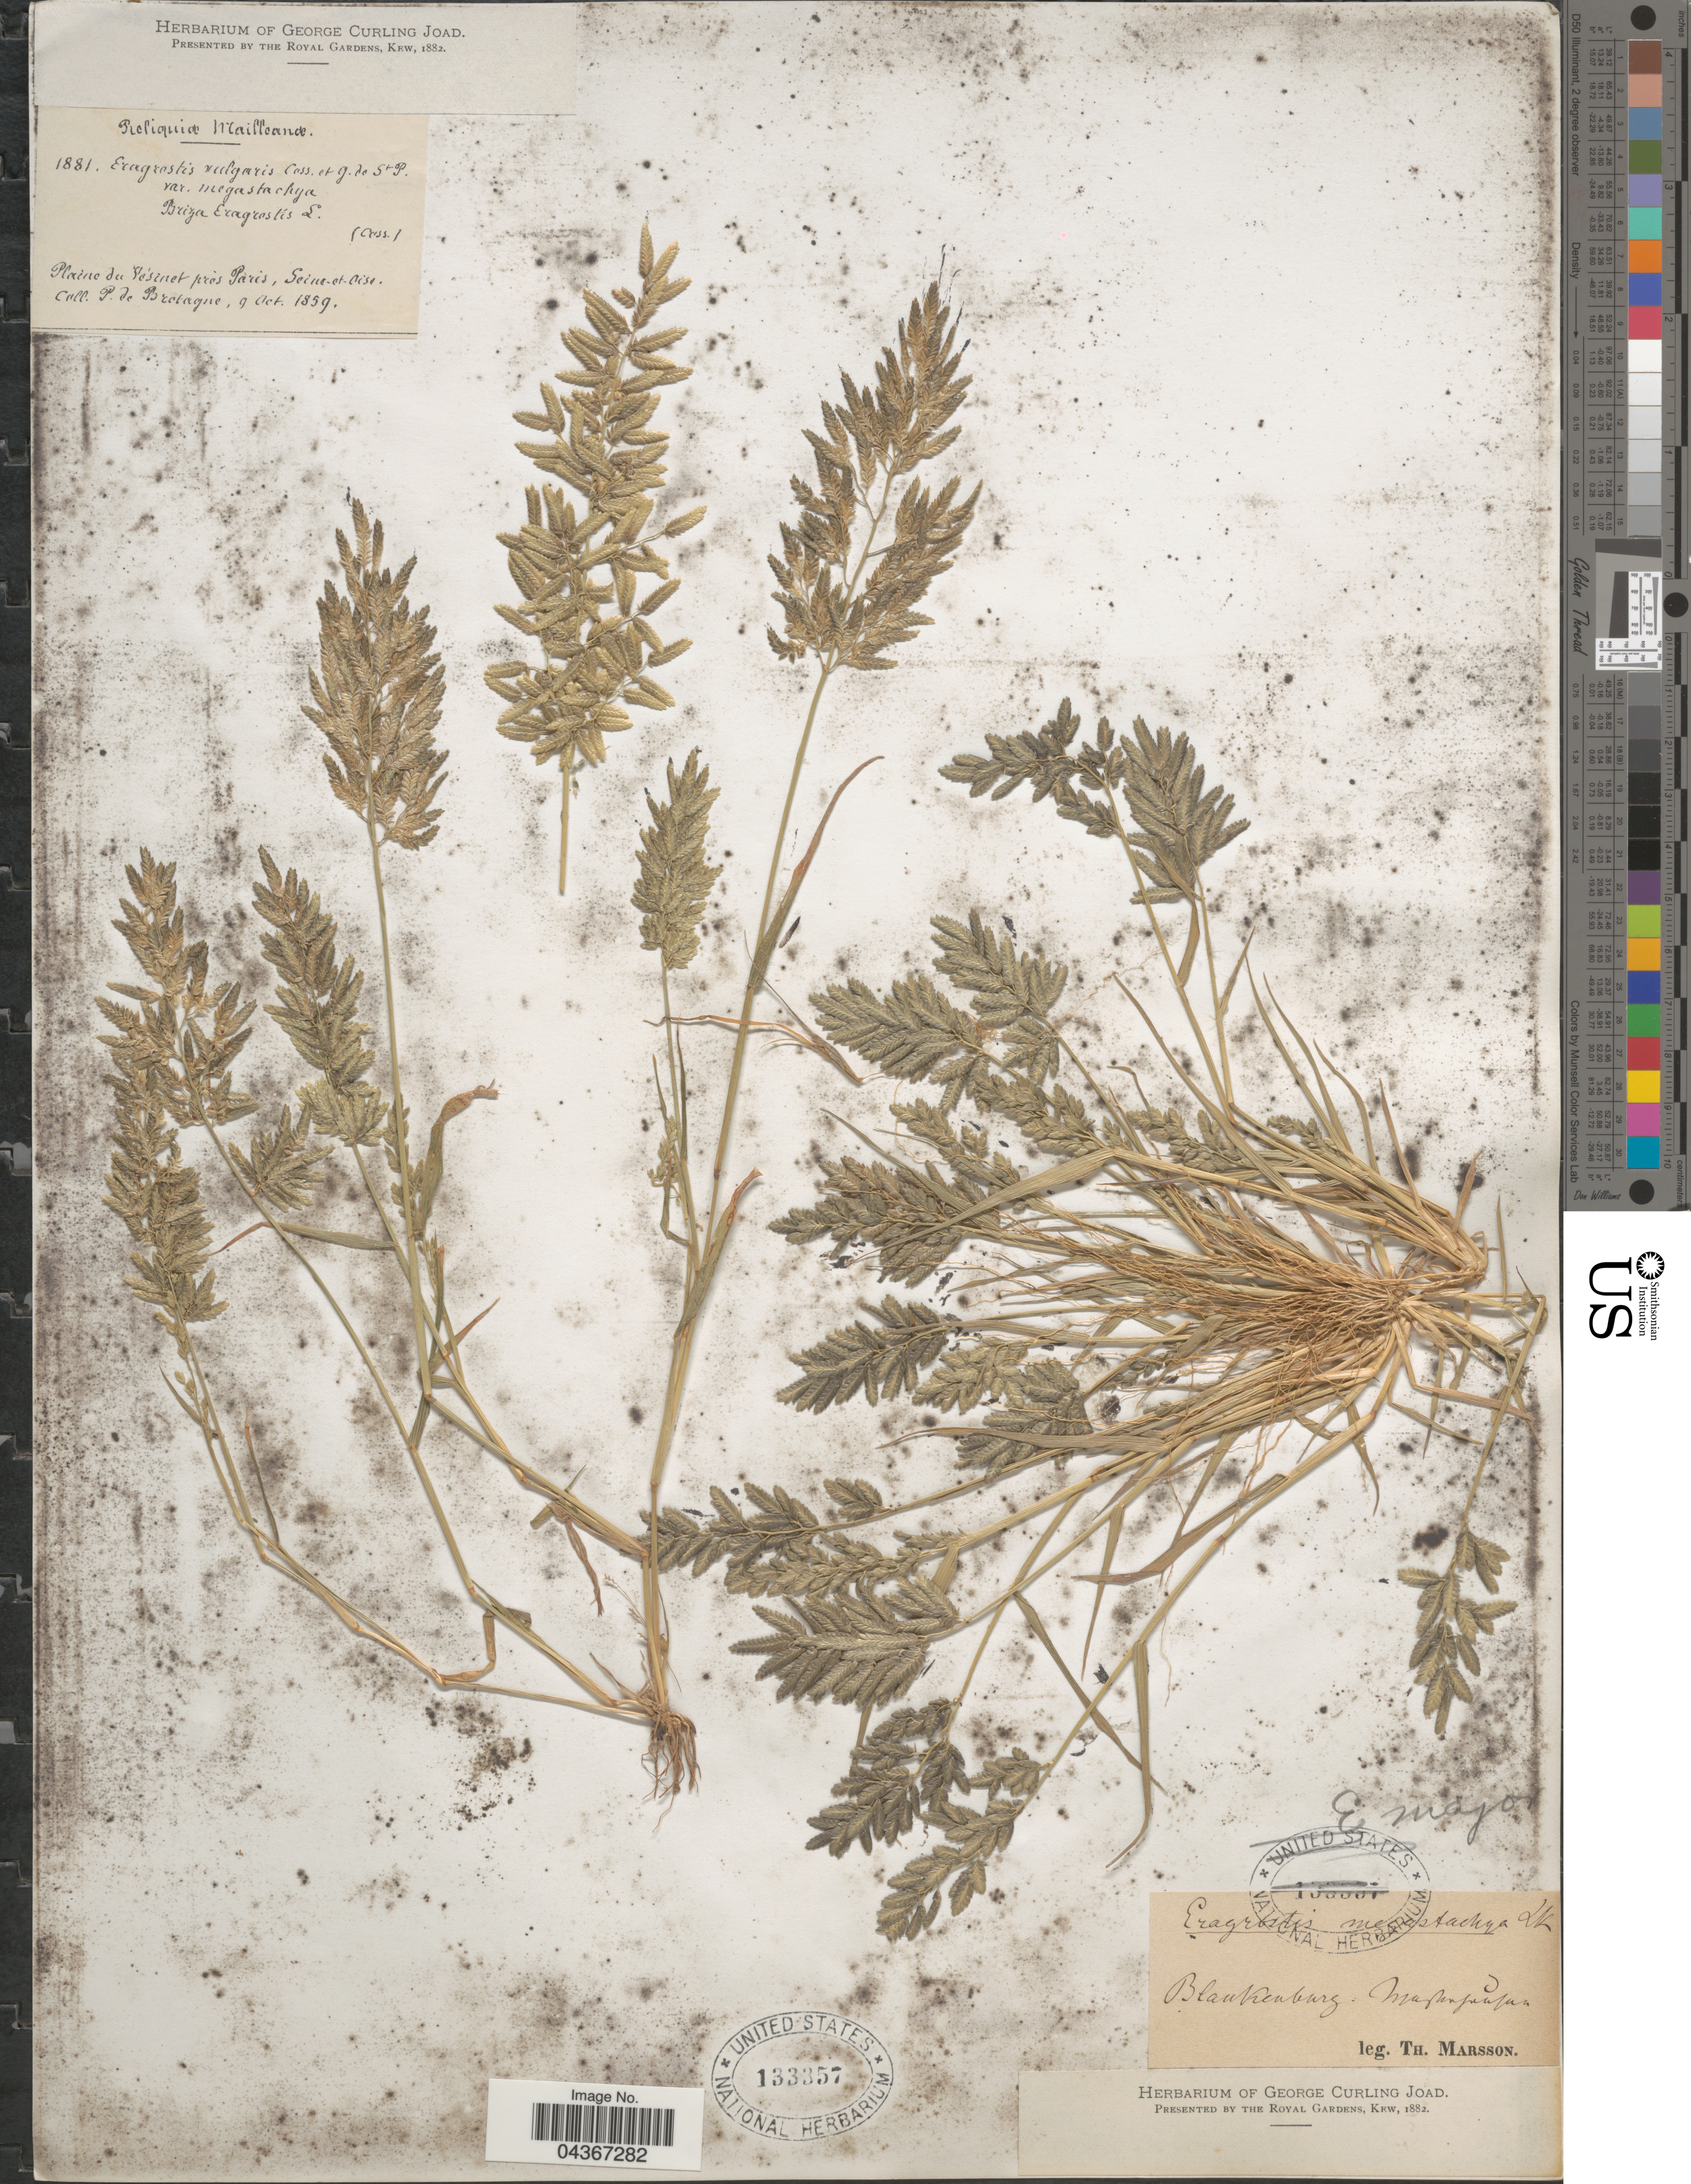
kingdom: Plantae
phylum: Tracheophyta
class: Liliopsida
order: Poales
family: Poaceae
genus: Eragrostis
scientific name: Eragrostis cilianensis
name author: (Bellardi) Vignolo ex Janch.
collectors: P. Brotagne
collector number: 1881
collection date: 1859-10-09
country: France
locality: Plaine de Vésinet près Paris, Seine-et-Oise.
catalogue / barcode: US 133357-2